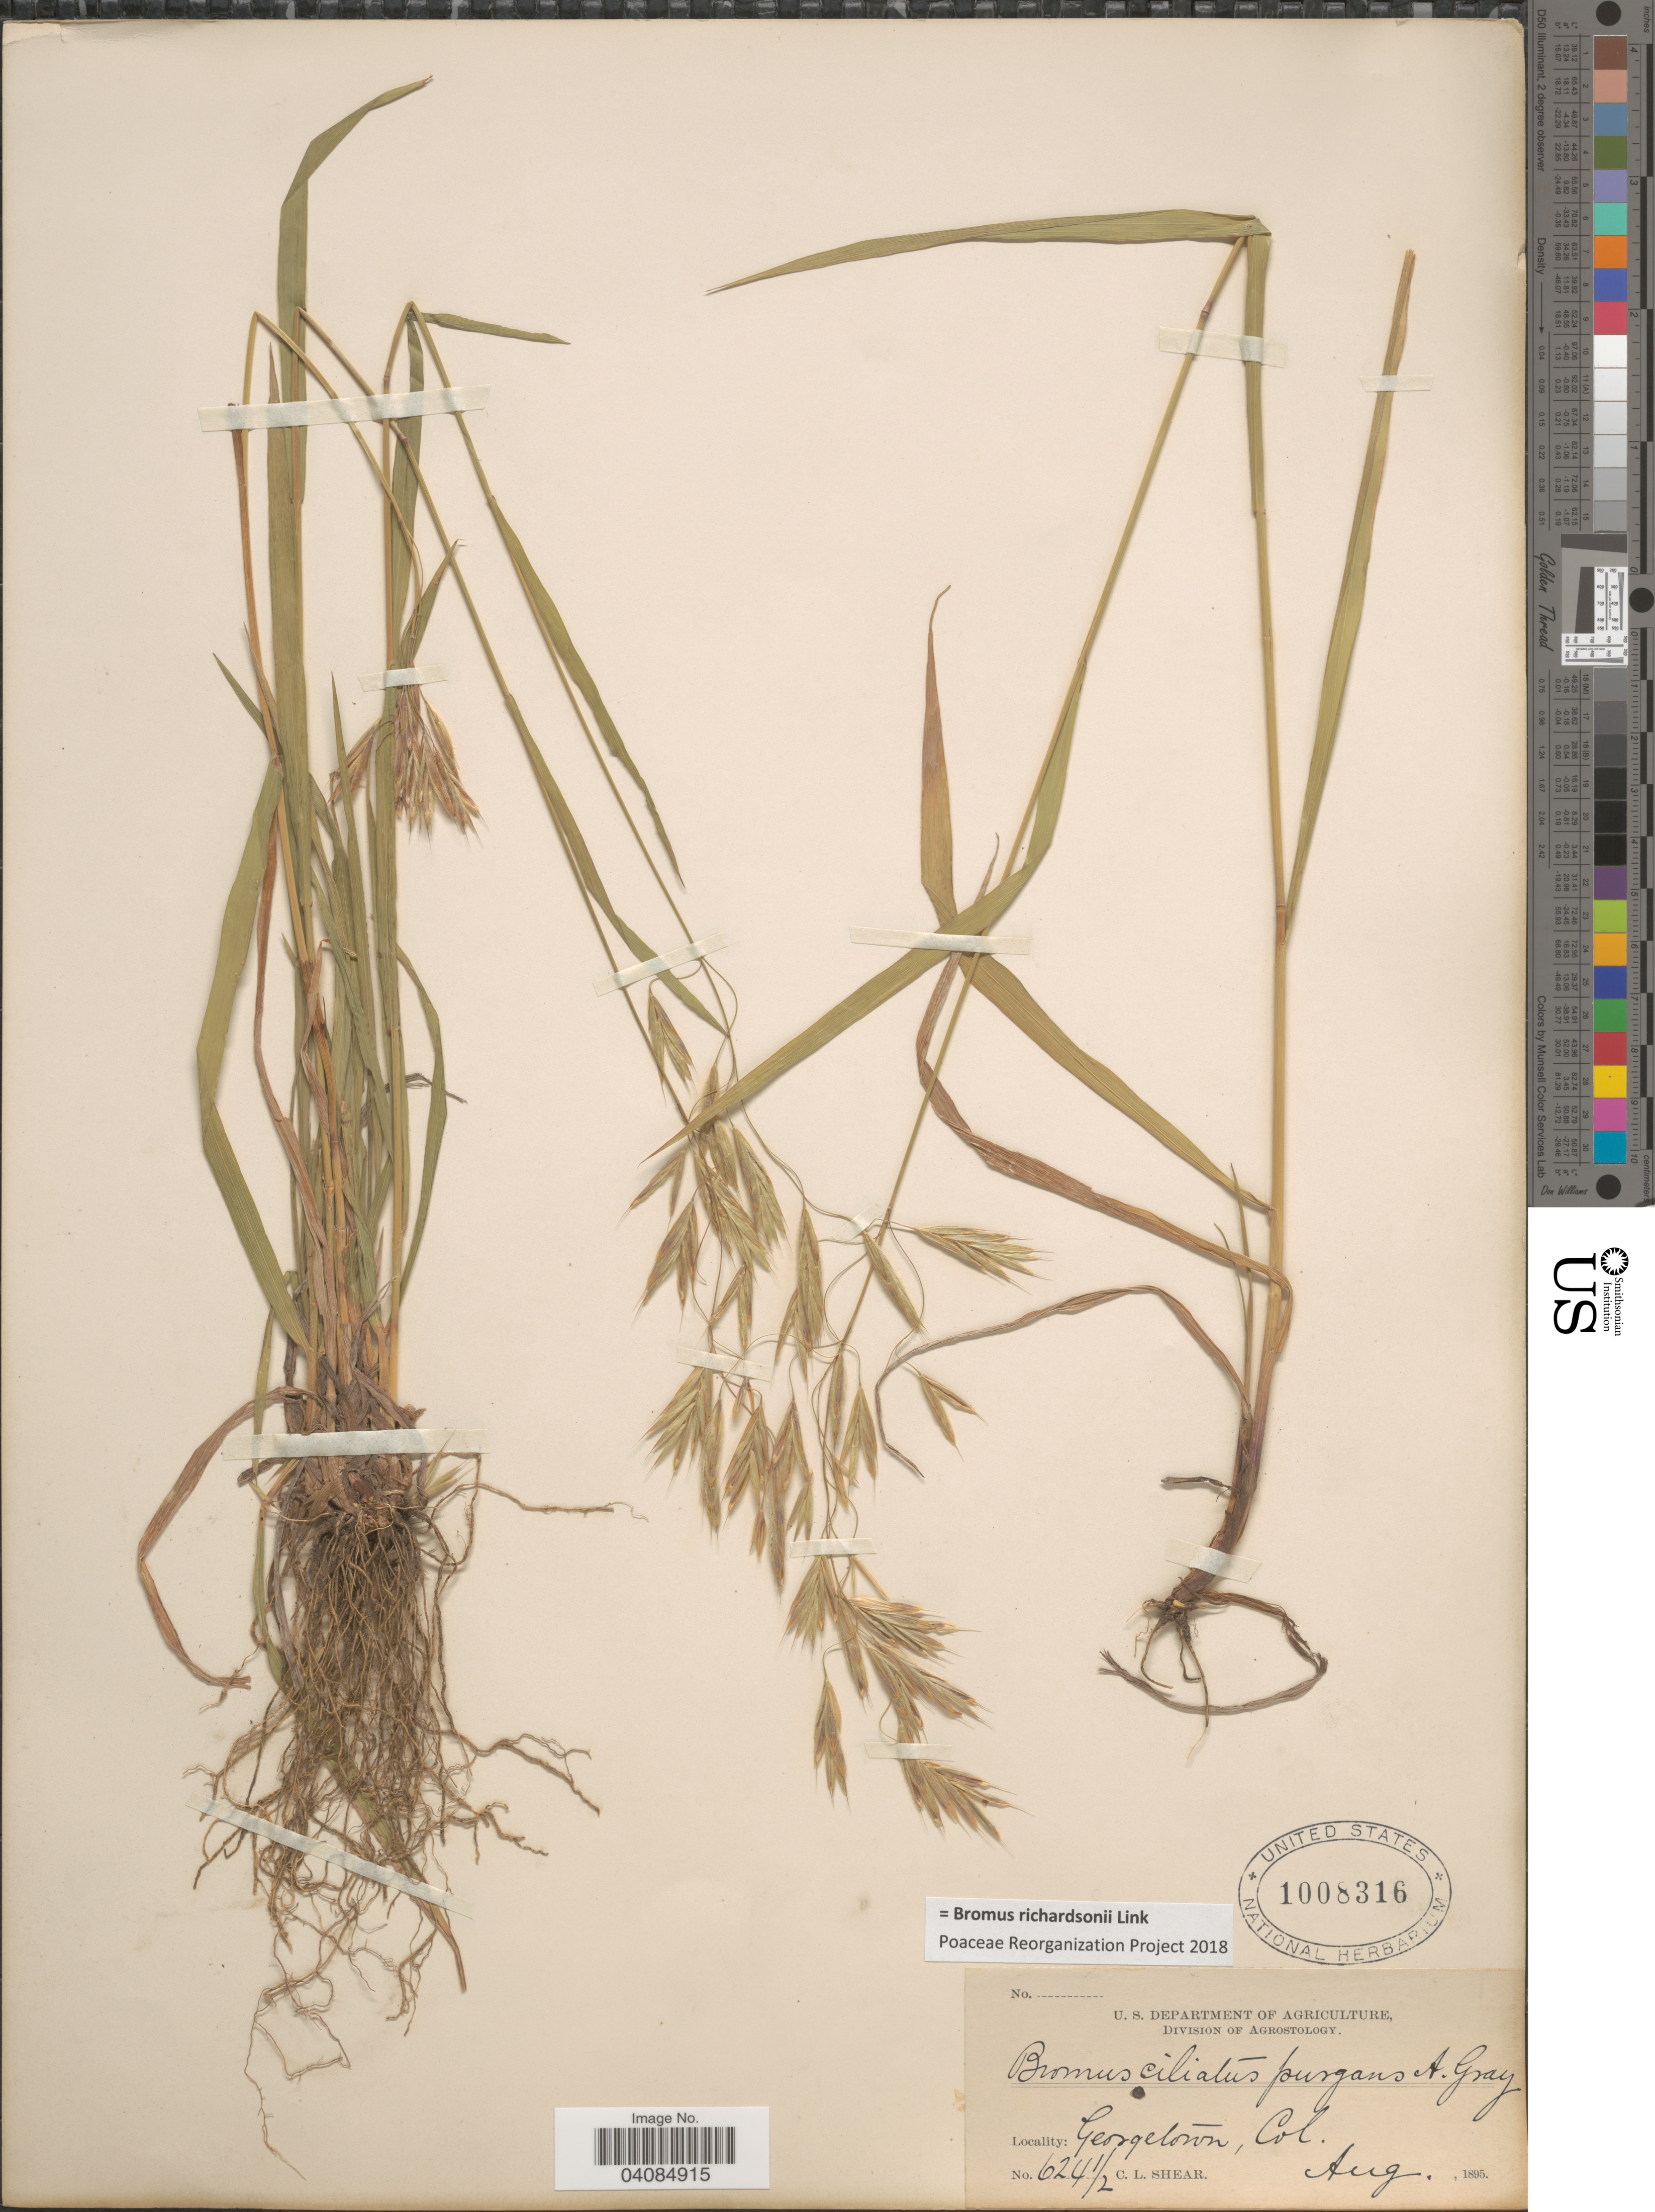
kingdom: Plantae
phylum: Tracheophyta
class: Liliopsida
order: Poales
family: Poaceae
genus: Bromus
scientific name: Bromus racemosus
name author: L.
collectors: C. L. Shear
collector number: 6241/2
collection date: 1895-08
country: United States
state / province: Colorado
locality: Georgetown.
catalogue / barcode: US 1008316